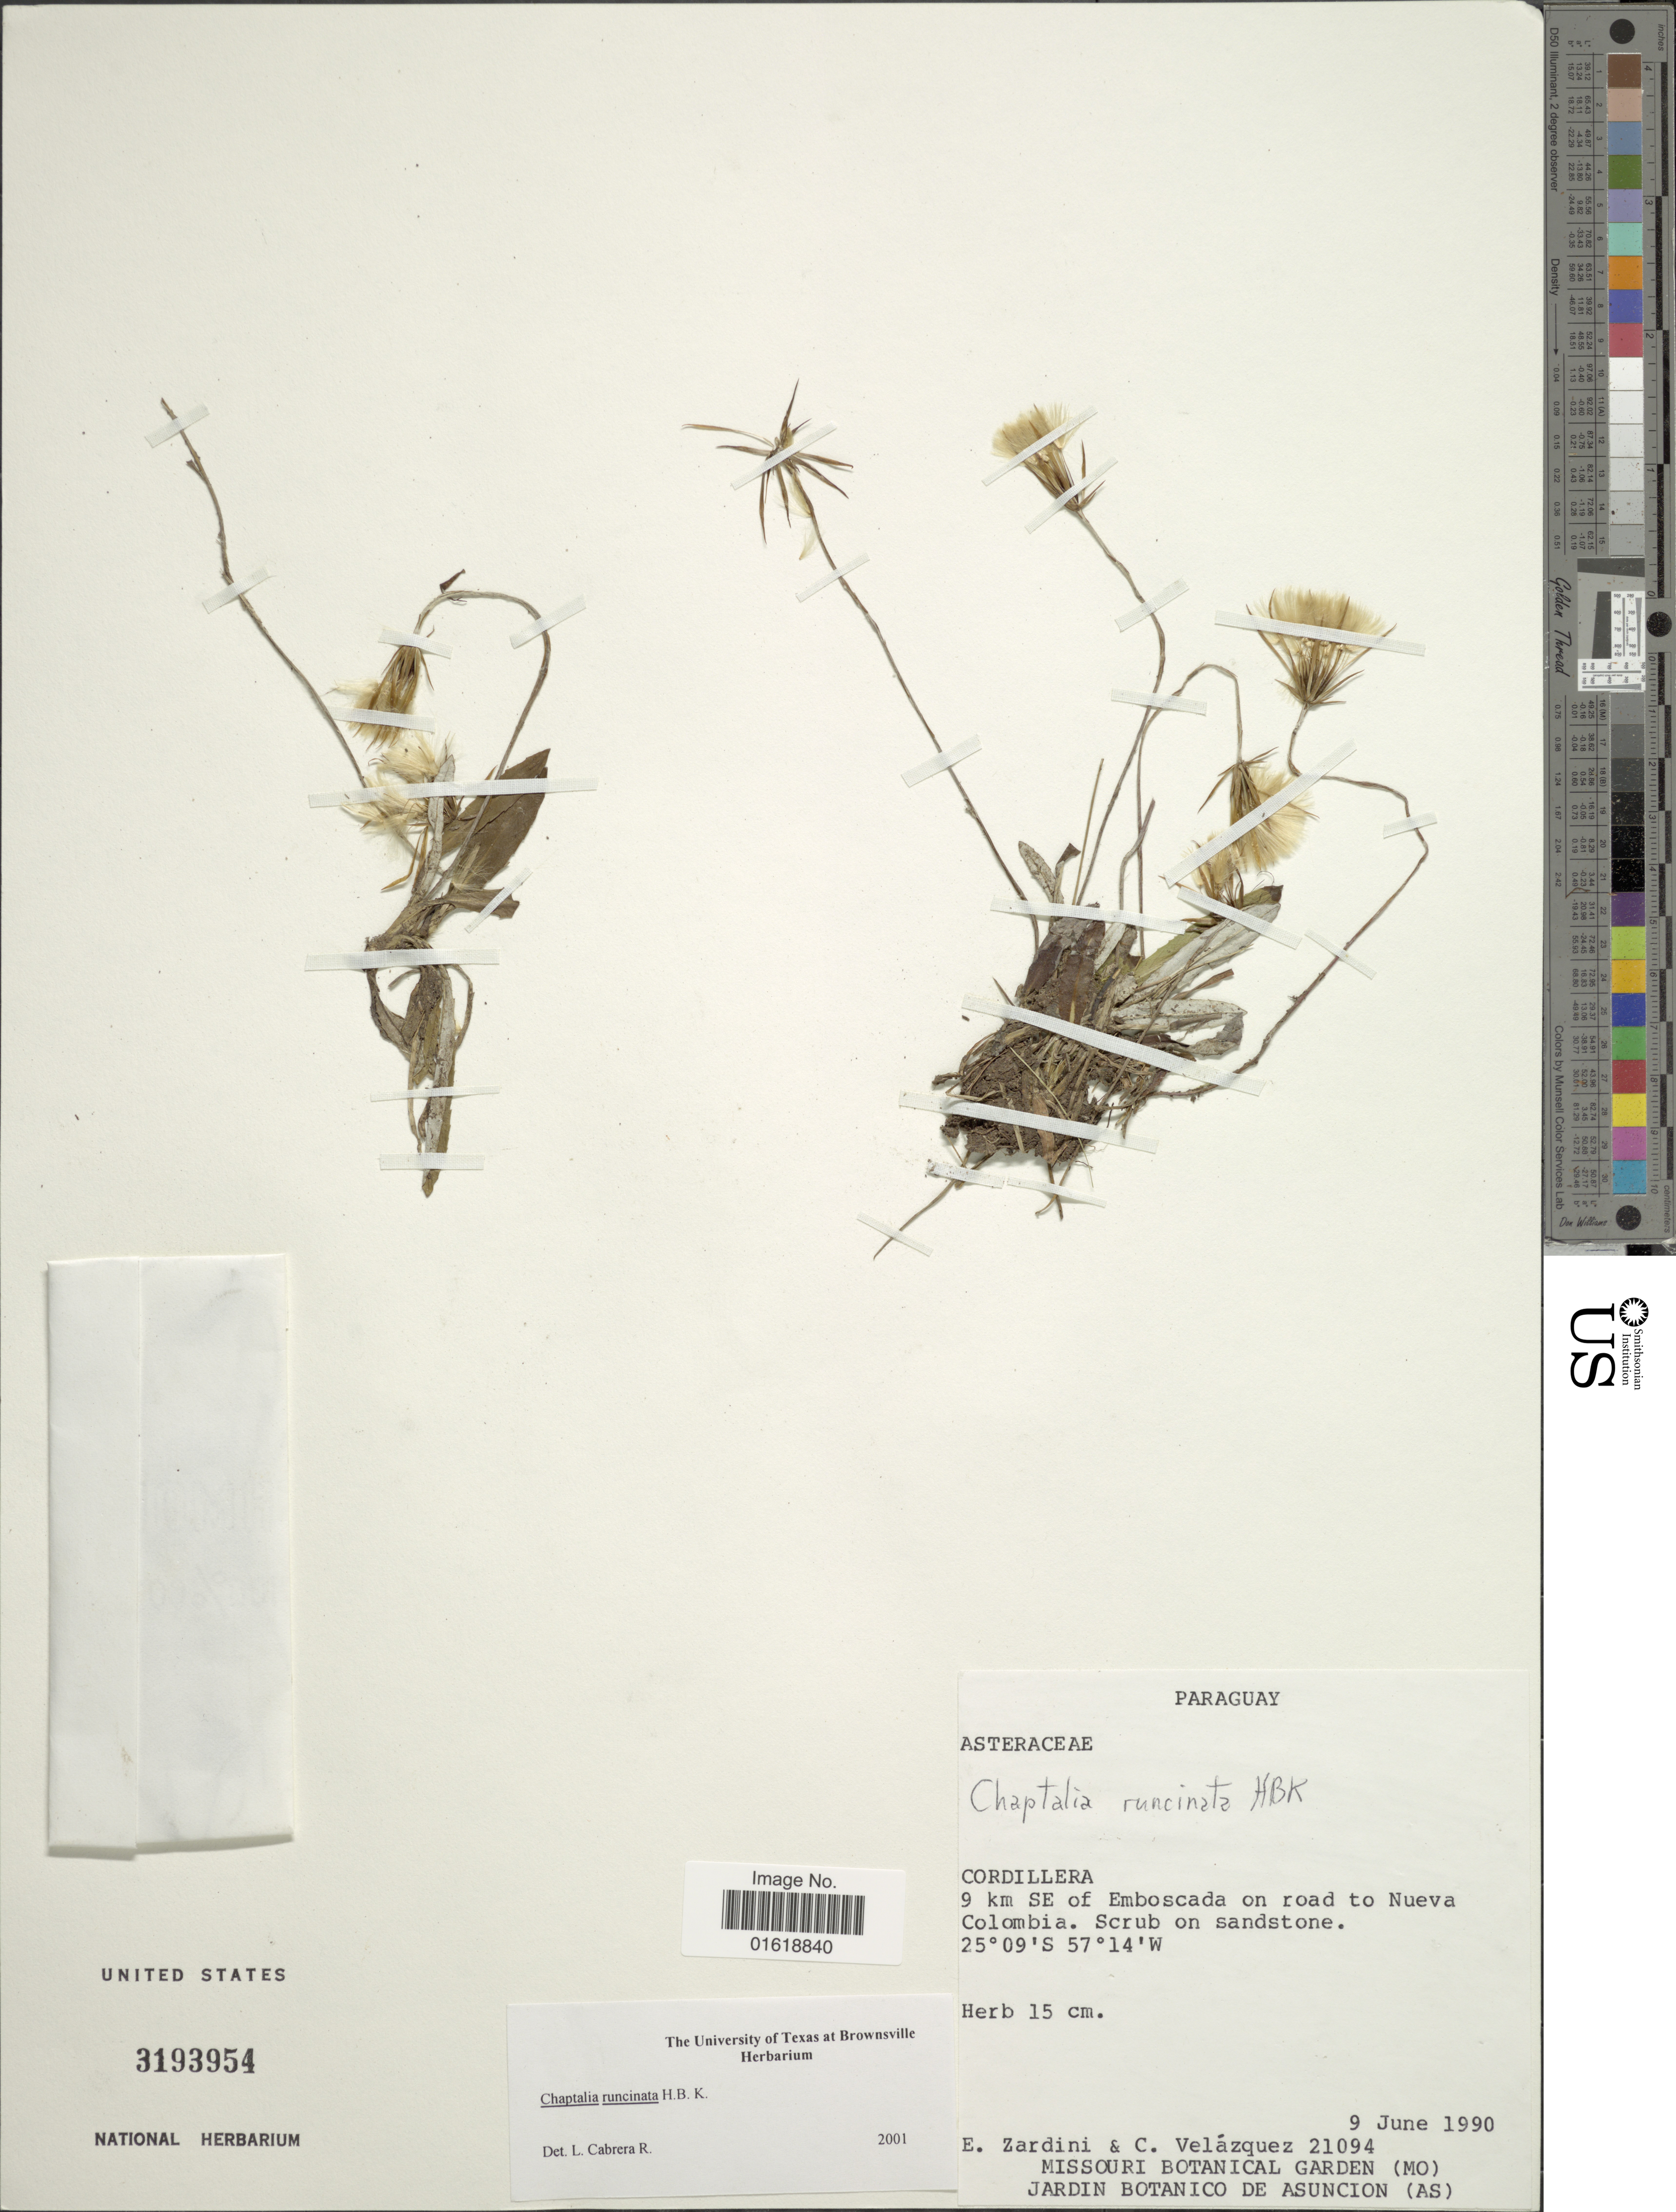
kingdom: Plantae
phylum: Tracheophyta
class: Magnoliopsida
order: Asterales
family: Asteraceae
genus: Chaptalia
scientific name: Chaptalia runcinata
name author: Kunth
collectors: E. M. Zardini & C. Velázquez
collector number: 21094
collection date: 1990-06-09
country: Paraguay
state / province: Cordillera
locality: Cordillera. 9 km SE of Emboscada on road to Nueva Colombia.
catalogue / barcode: US 3193954